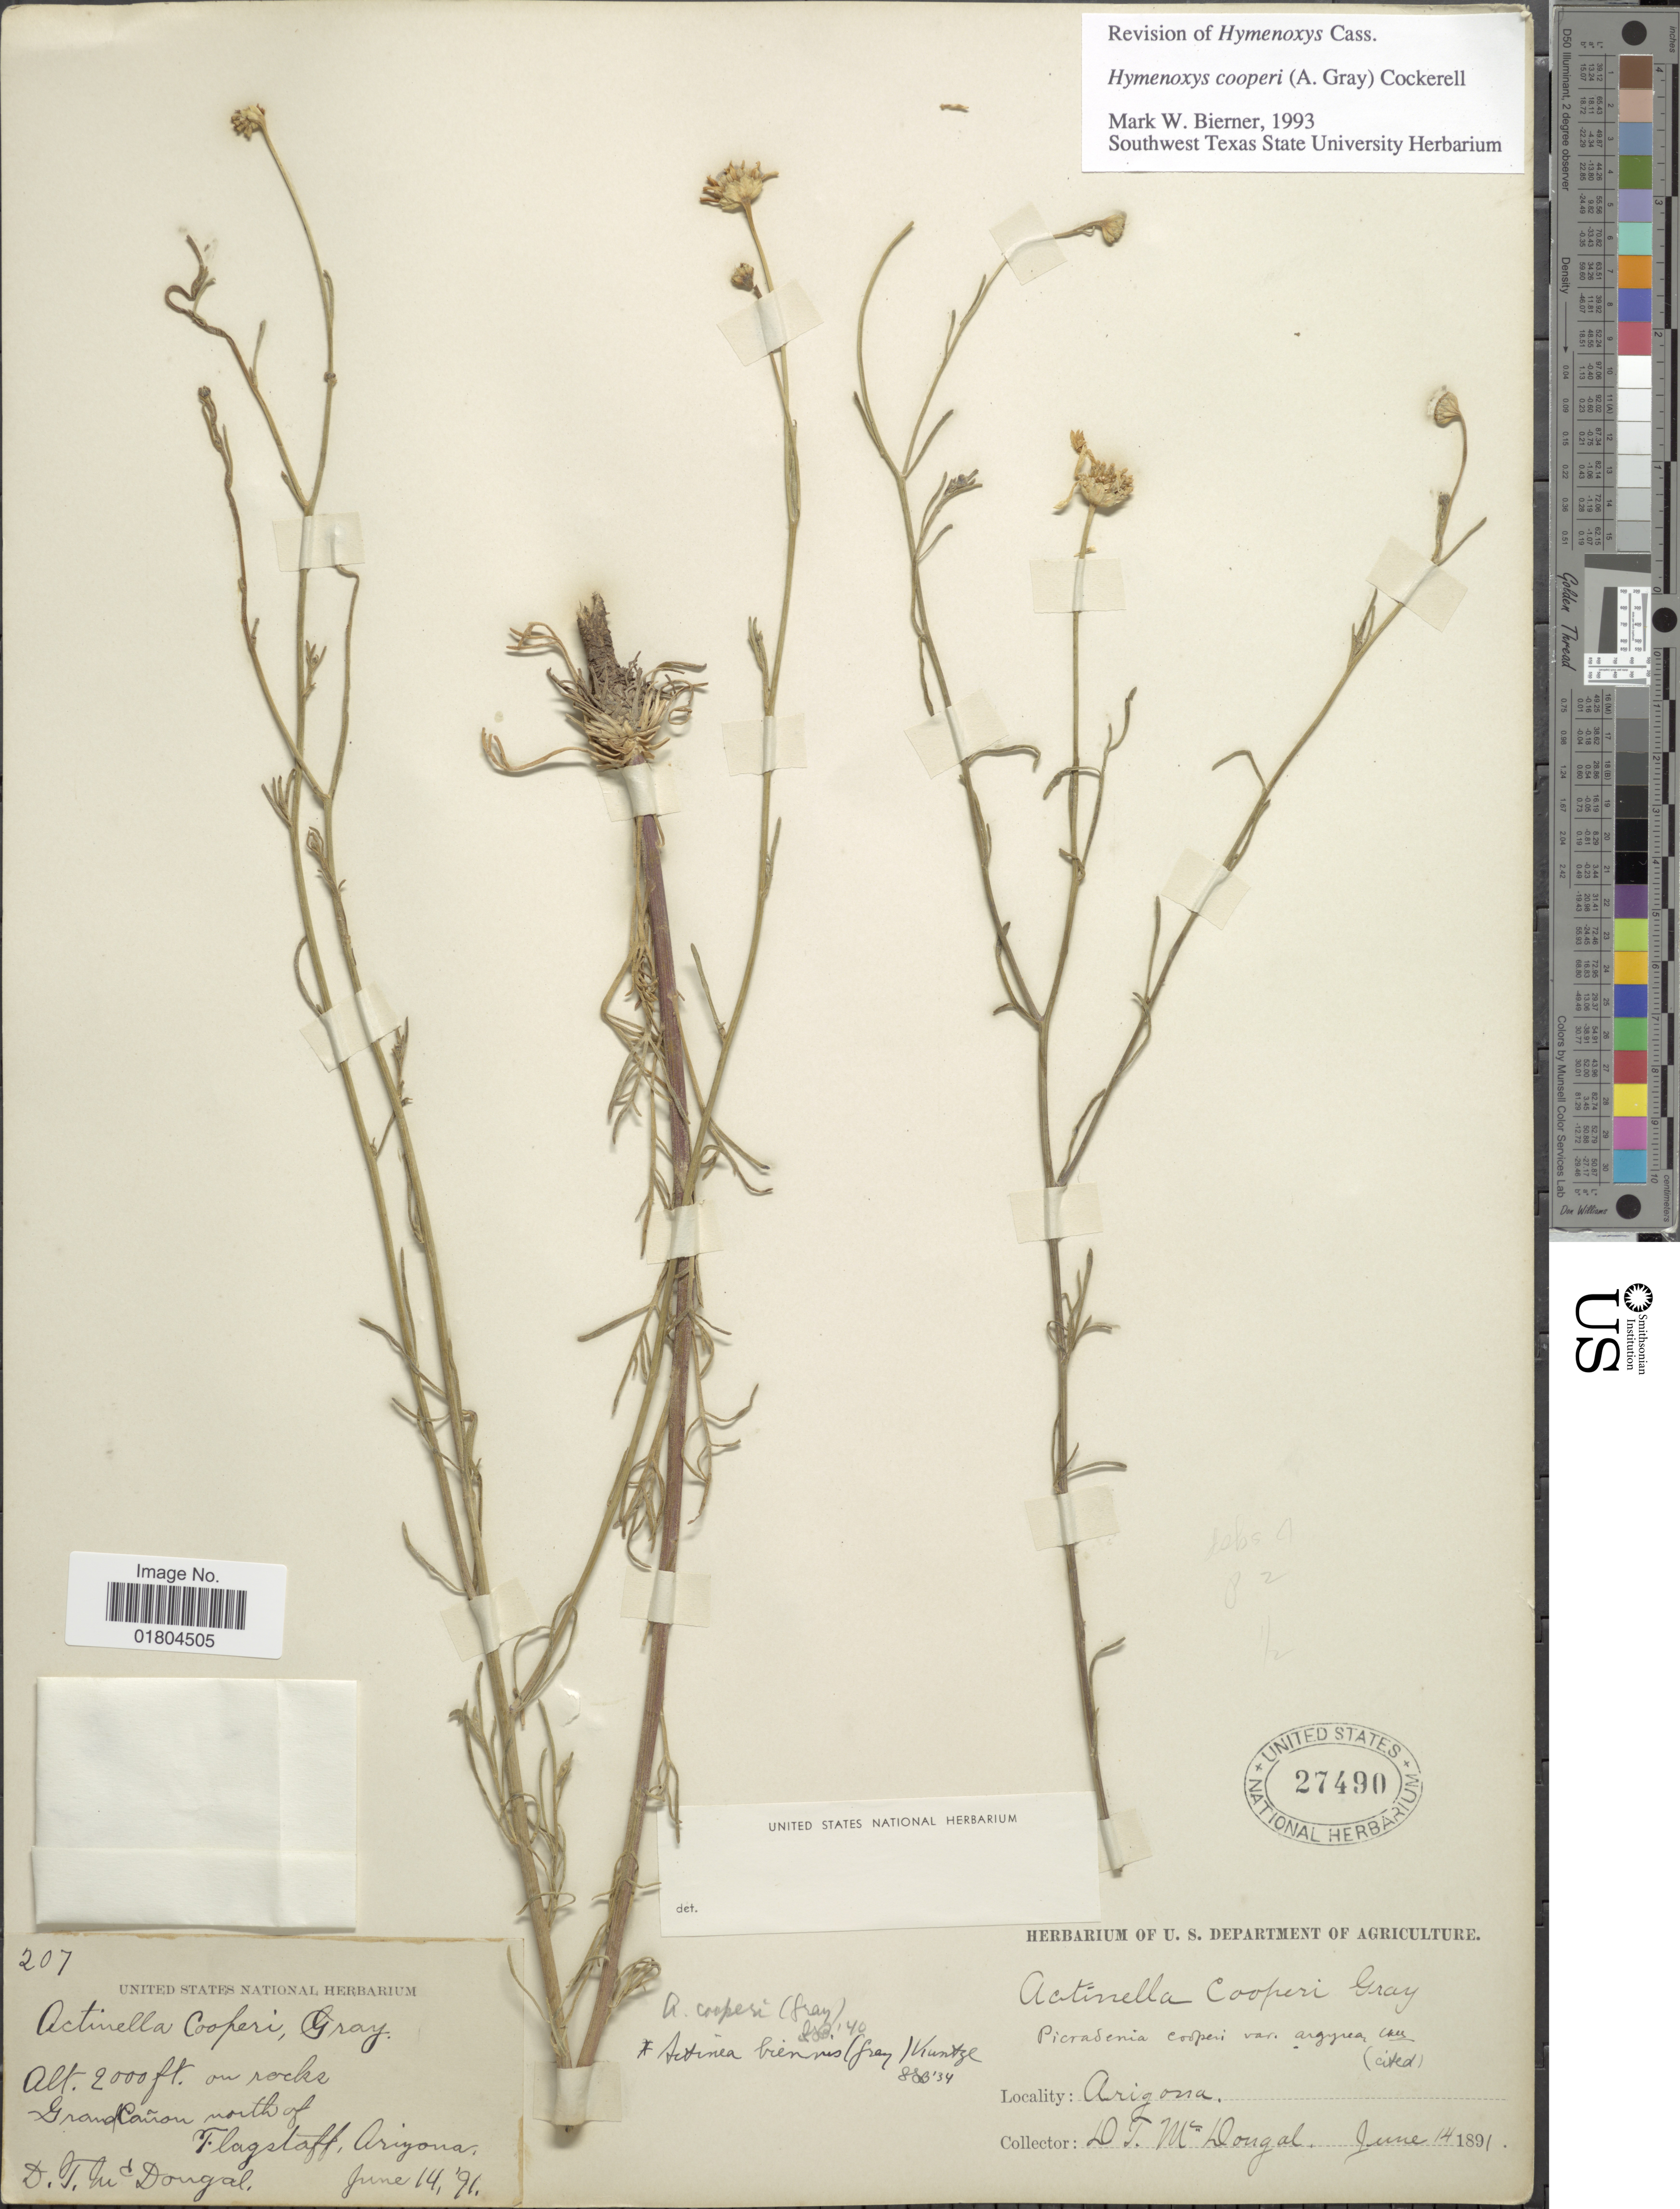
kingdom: Plantae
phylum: Tracheophyta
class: Magnoliopsida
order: Asterales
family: Asteraceae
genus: Hymenoxys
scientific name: Hymenoxys cooperi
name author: (A. Gray) Cockerell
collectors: D. McDougal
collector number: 207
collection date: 1891-06-14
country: United States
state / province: Arizona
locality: Grand Cañon north of Flagstaff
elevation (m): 610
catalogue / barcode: US 27490